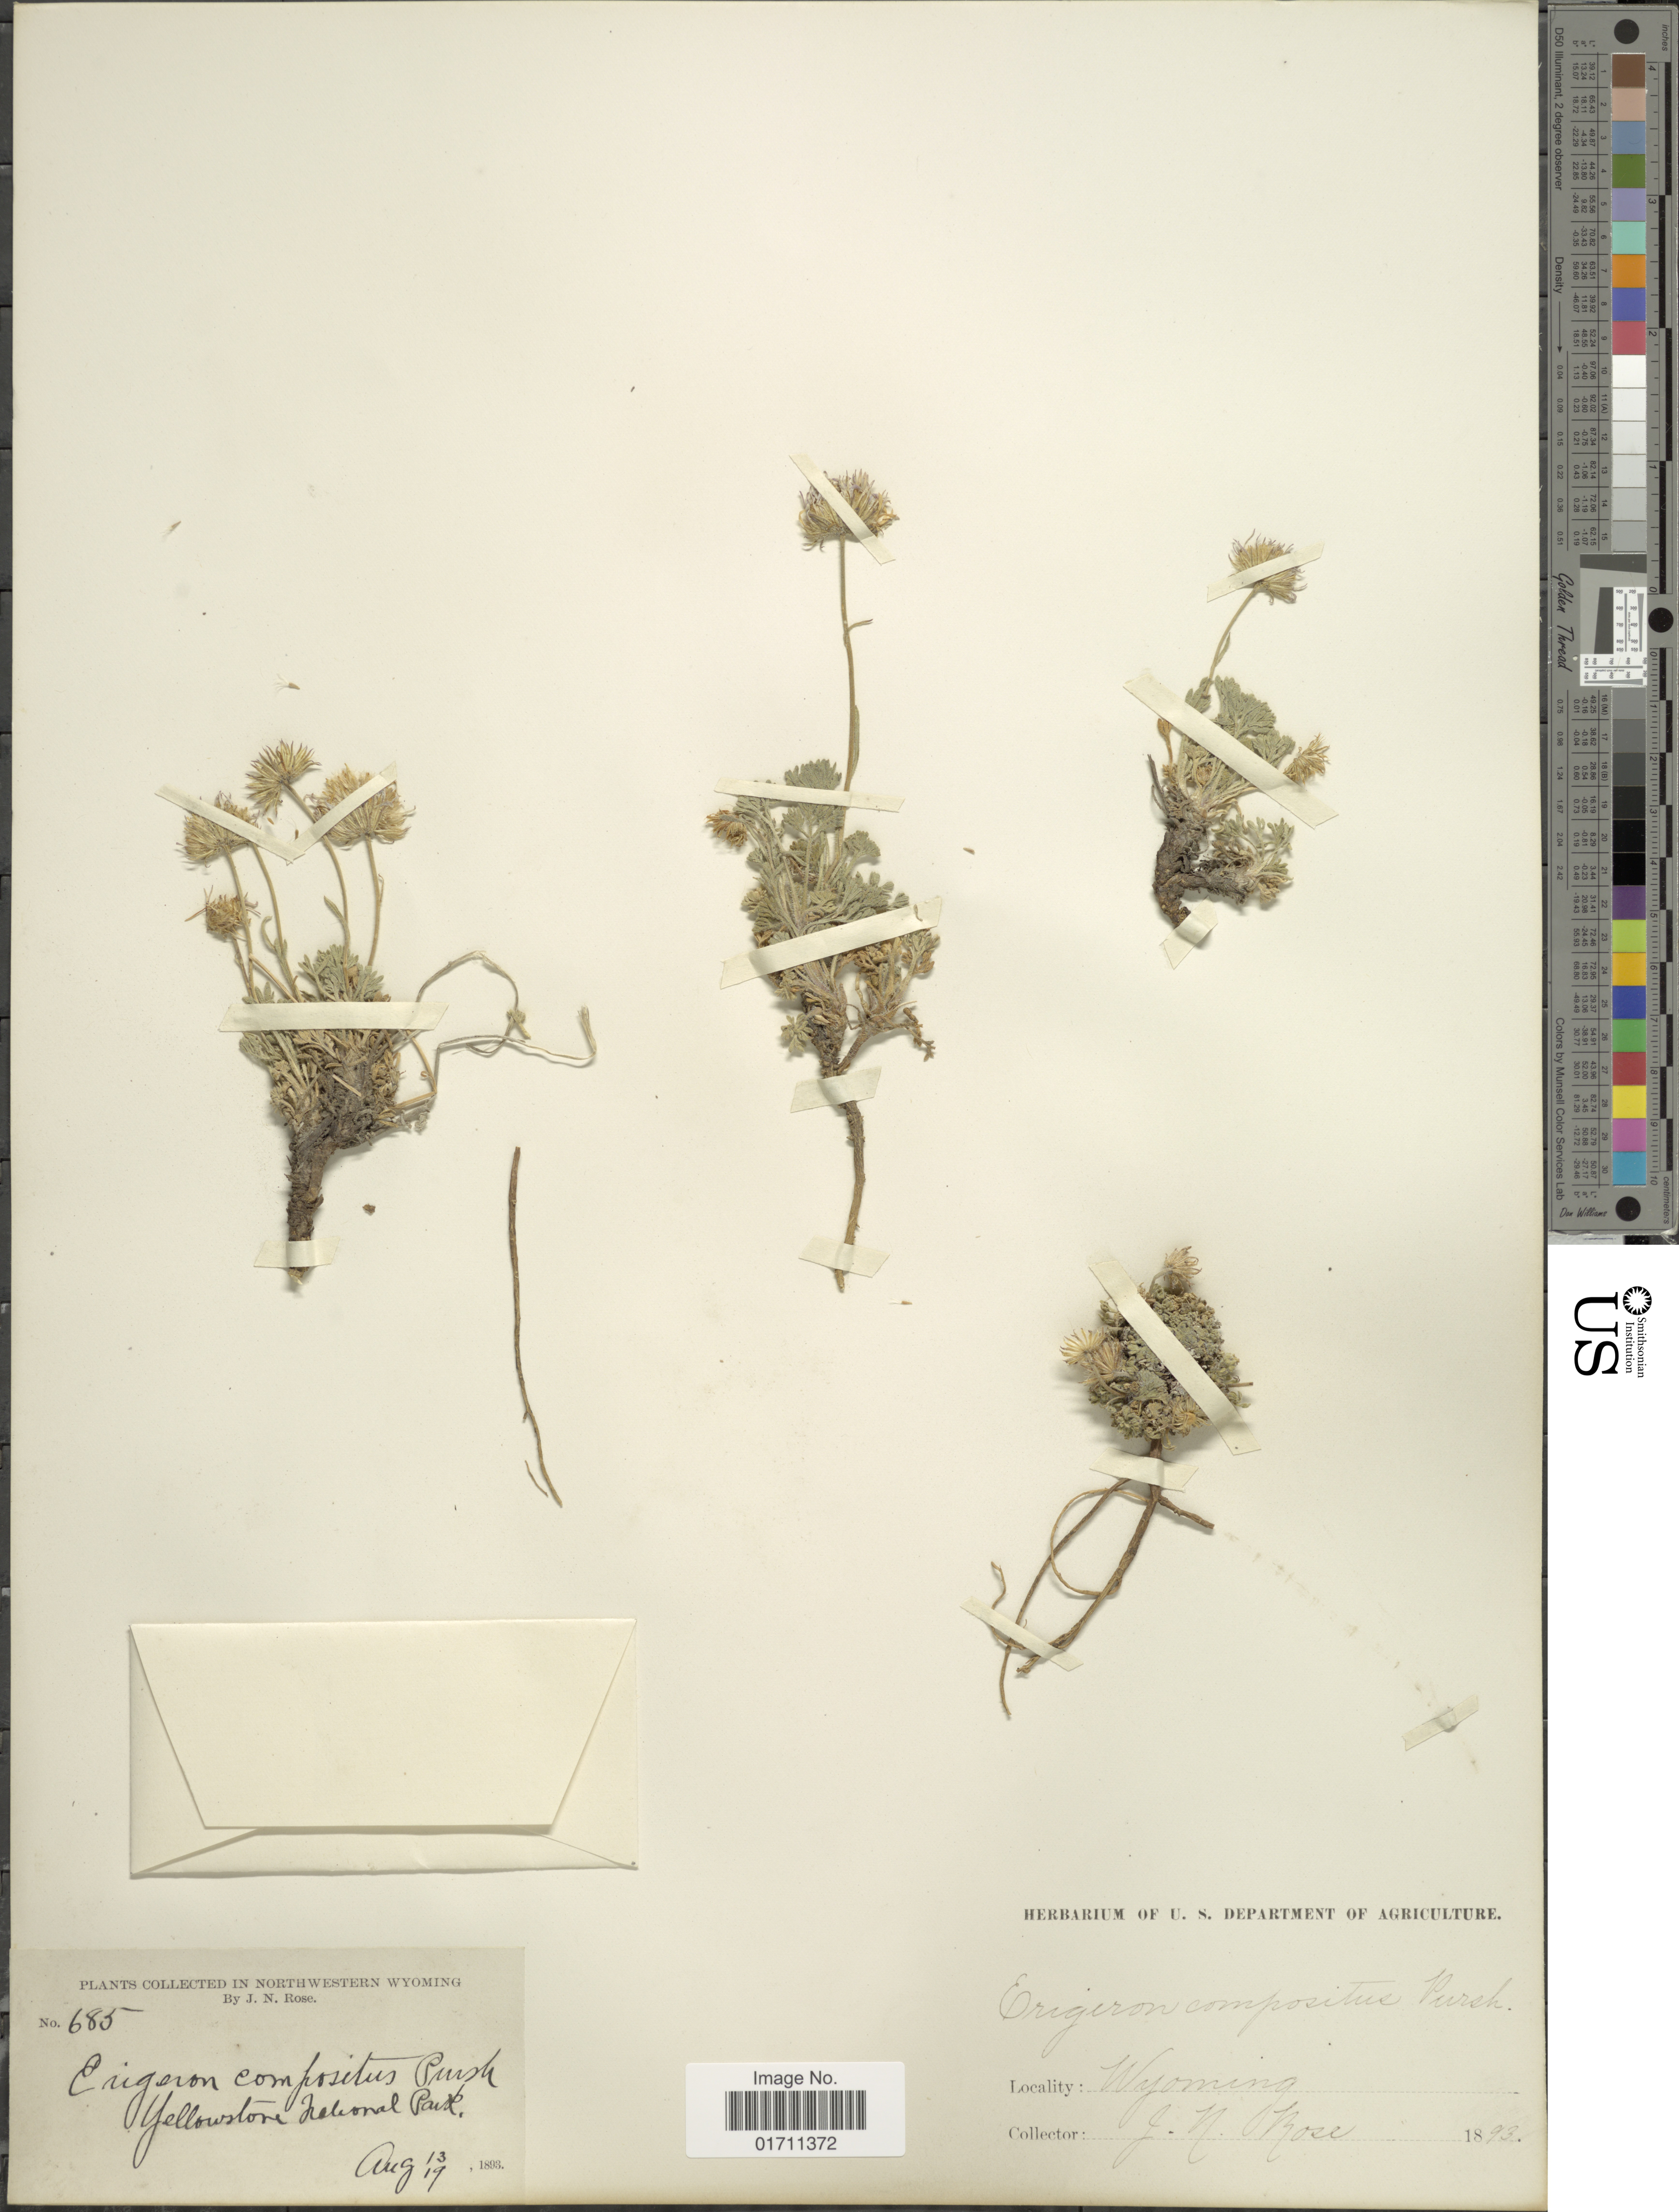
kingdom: Plantae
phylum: Tracheophyta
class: Magnoliopsida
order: Asterales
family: Asteraceae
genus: Erigeron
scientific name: Erigeron compositus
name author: Pursh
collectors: J. N. Rose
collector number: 685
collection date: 1893-08-13/1893-08-19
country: United States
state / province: Wyoming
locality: In northwestern Wyoming, Yellowstone National Park